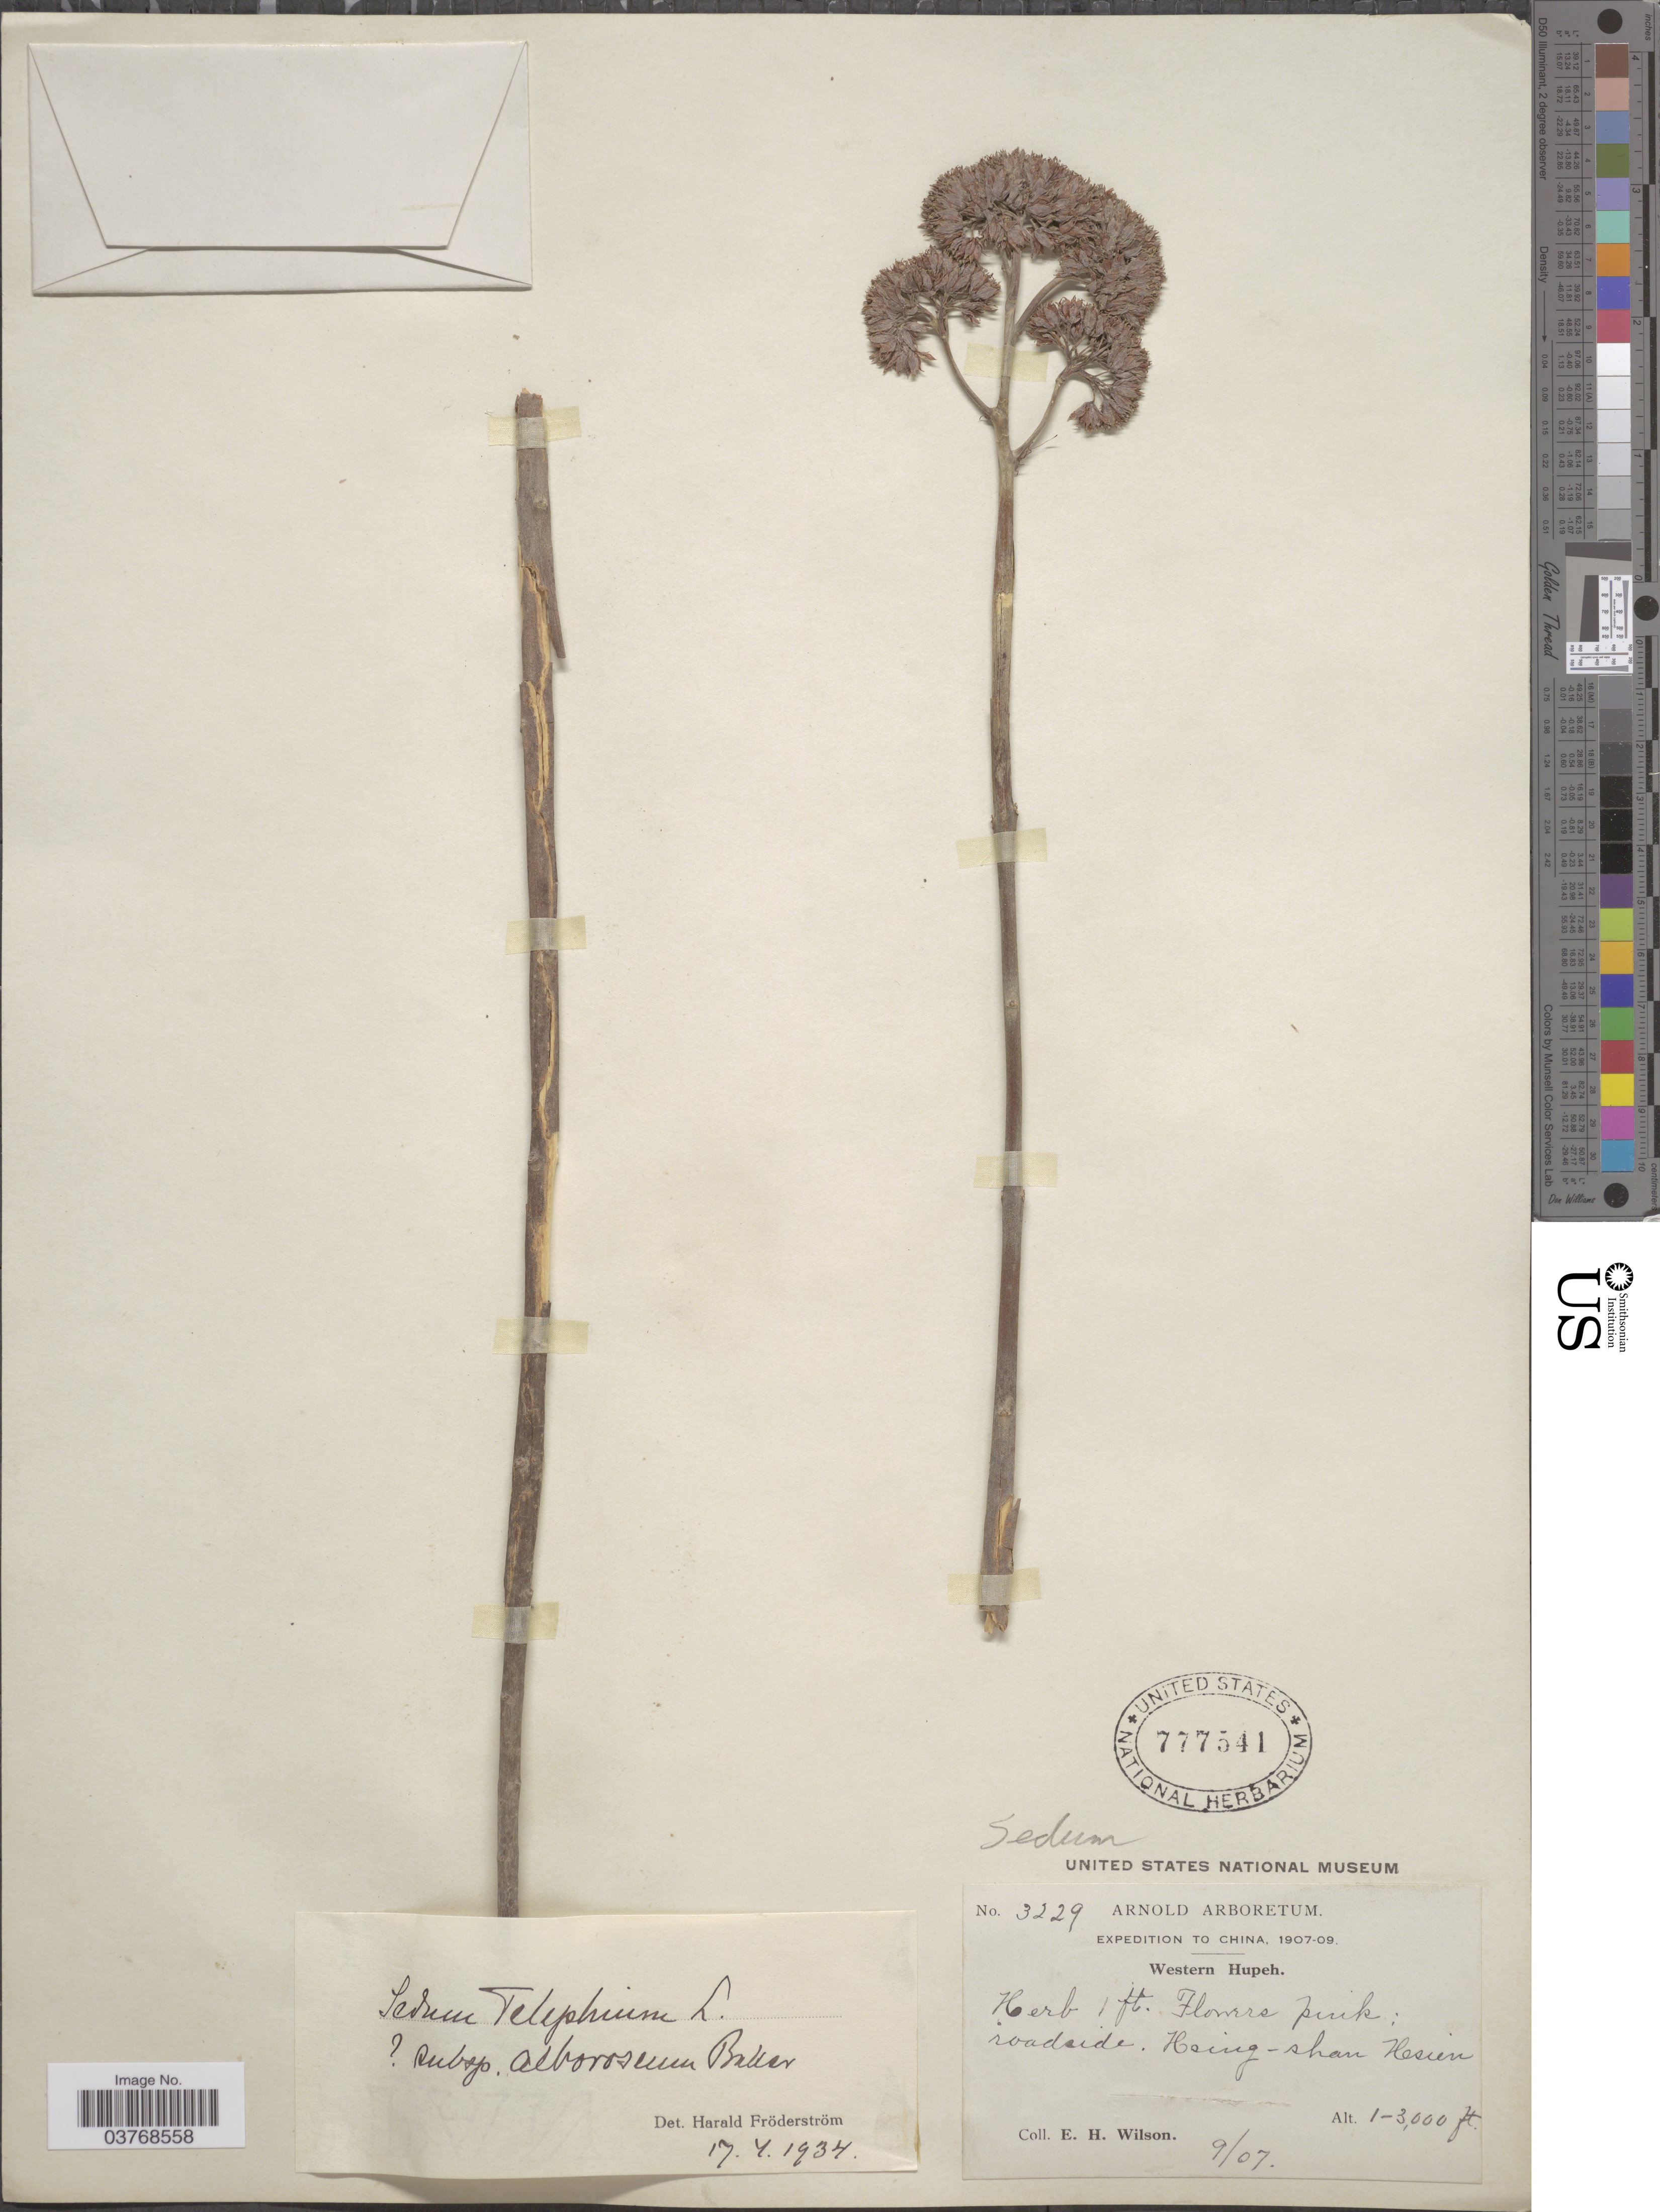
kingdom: Plantae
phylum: Tracheophyta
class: Magnoliopsida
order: Saxifragales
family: Crassulaceae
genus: Hylotelephium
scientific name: Hylotelephium erythrostictum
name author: (Miquel) H. Ohba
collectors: E. Wilson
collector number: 3229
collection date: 1907-09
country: China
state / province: Hubei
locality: Western Hupeh. Roadside. Hsing-shan Hsien.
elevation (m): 305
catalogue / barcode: US 777541